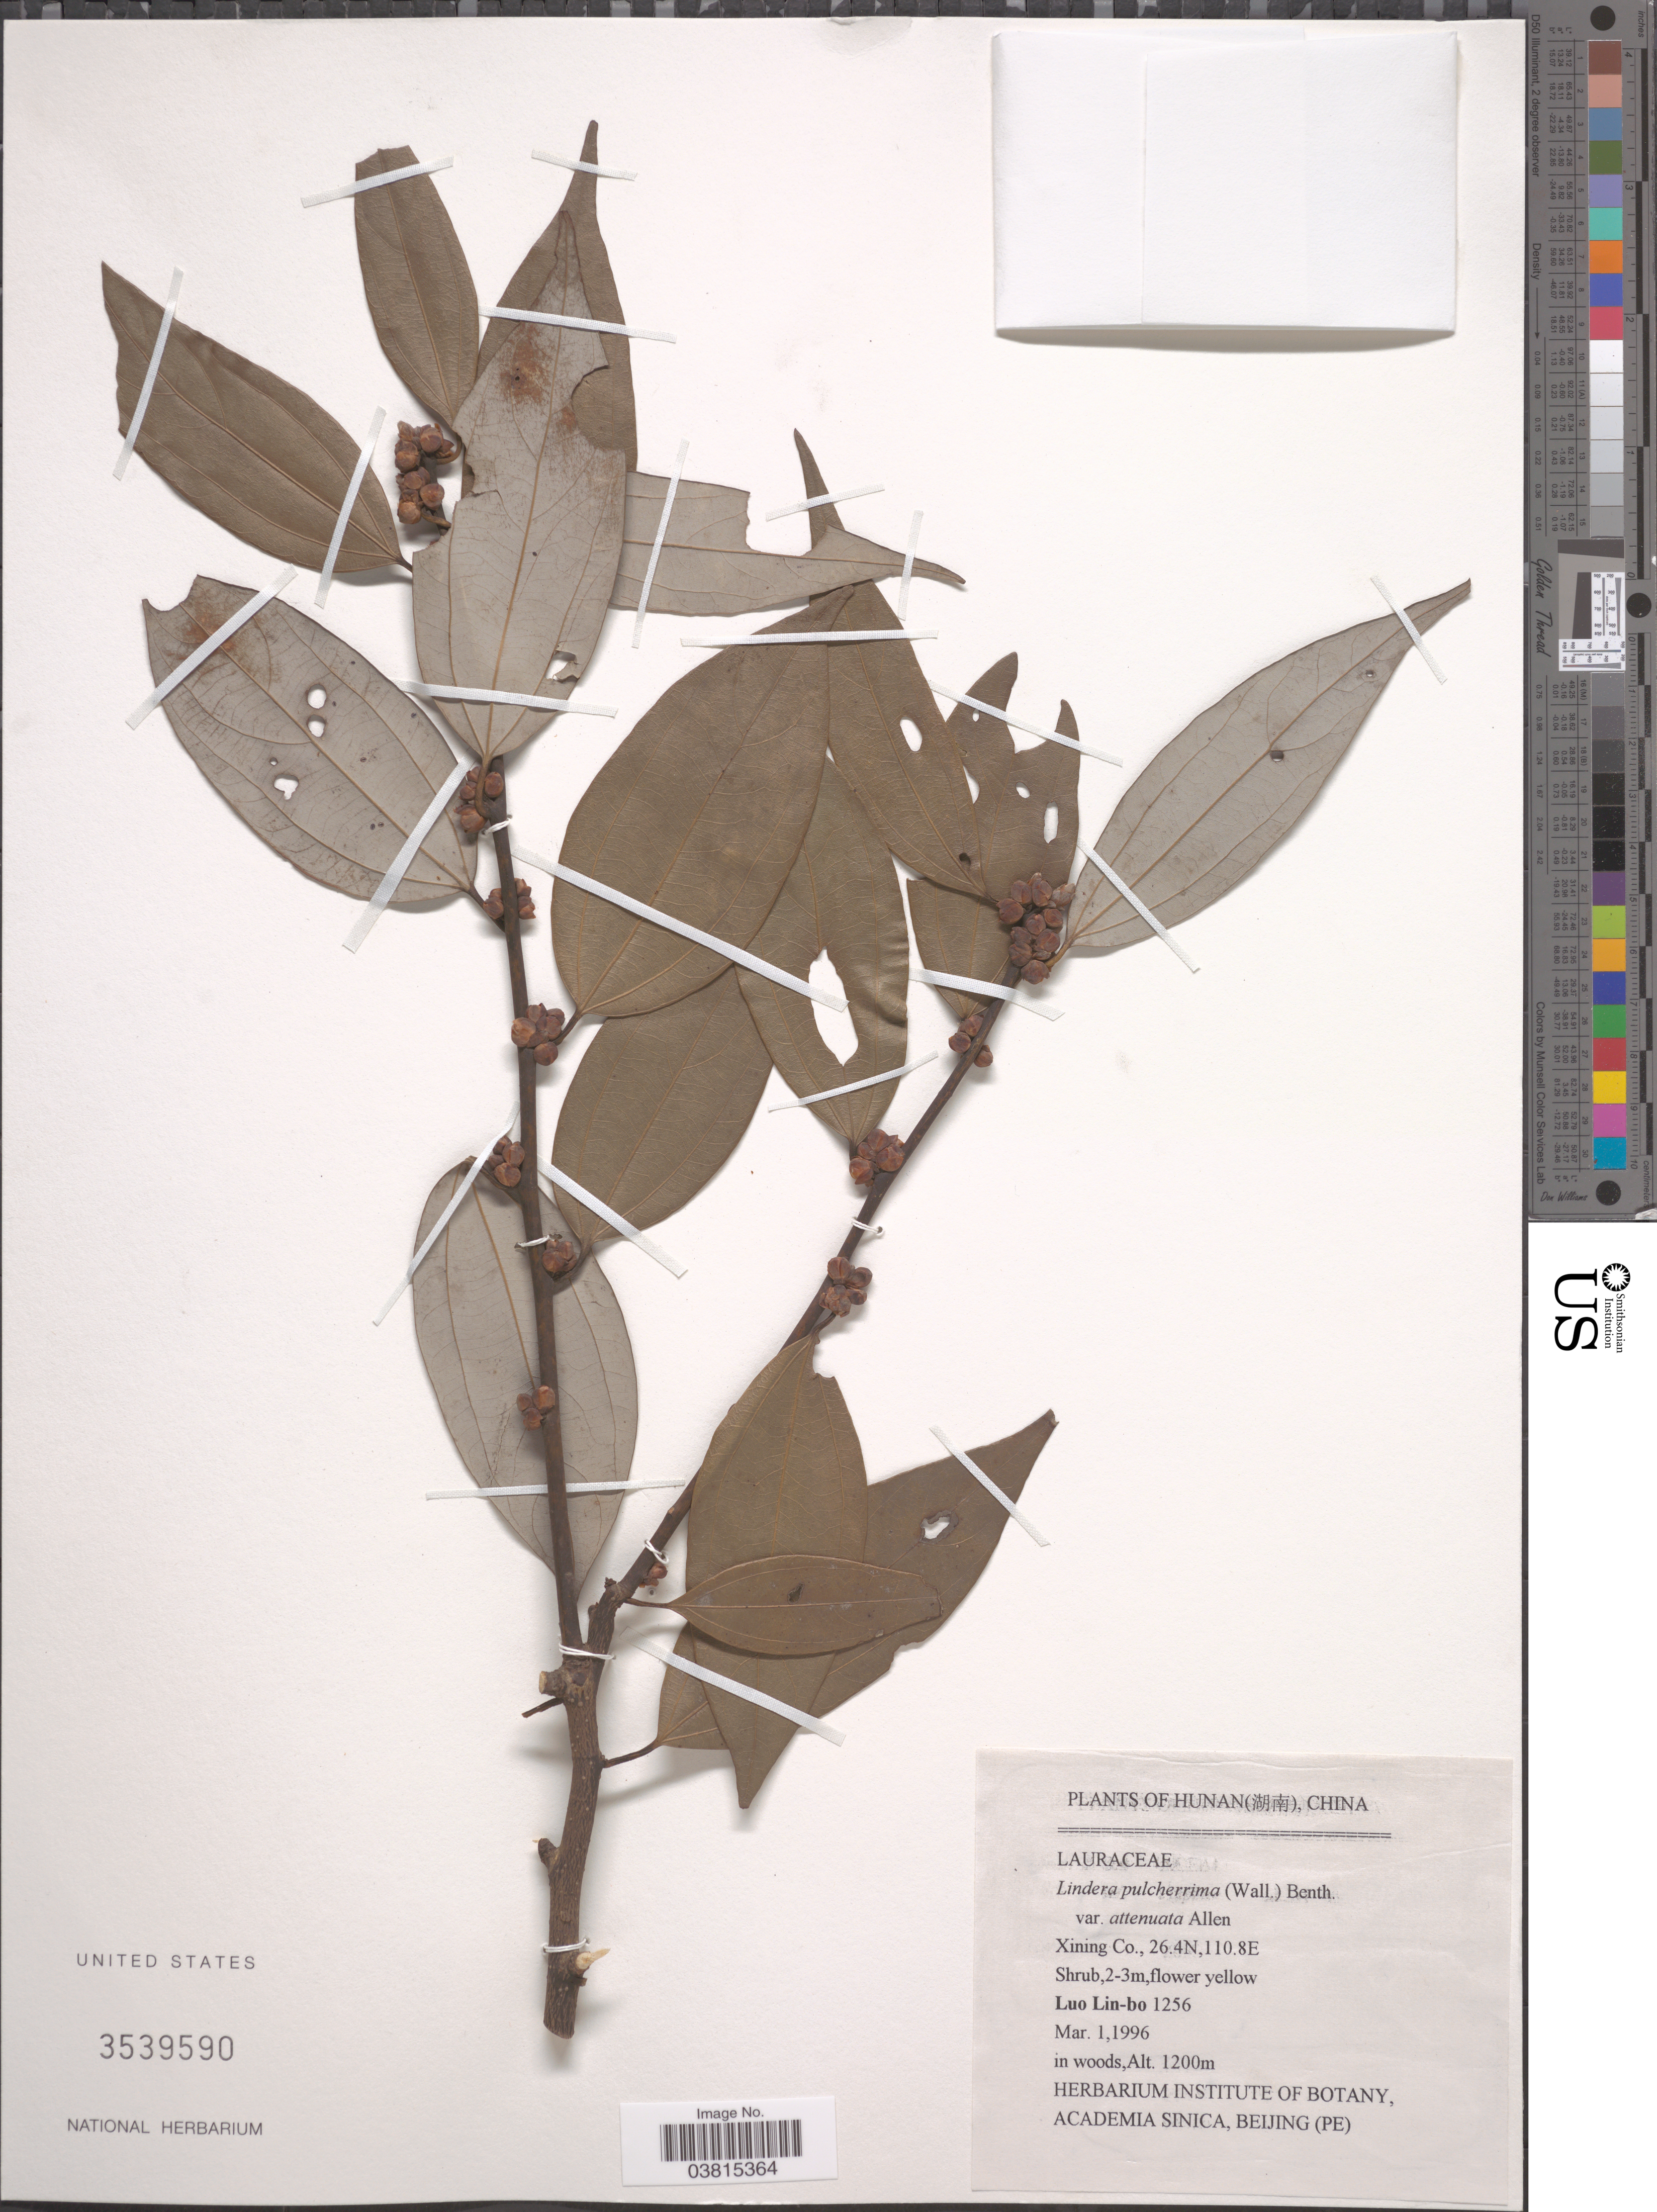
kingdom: Plantae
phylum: Tracheophyta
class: Magnoliopsida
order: Laurales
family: Lauraceae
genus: Lindera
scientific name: Lindera pulcherrima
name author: (Nees) Hook. f.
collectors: L. Lin-bo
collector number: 1256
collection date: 1996-03-01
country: China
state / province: Hunan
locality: Xining Co.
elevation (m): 1200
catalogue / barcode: US 3539590